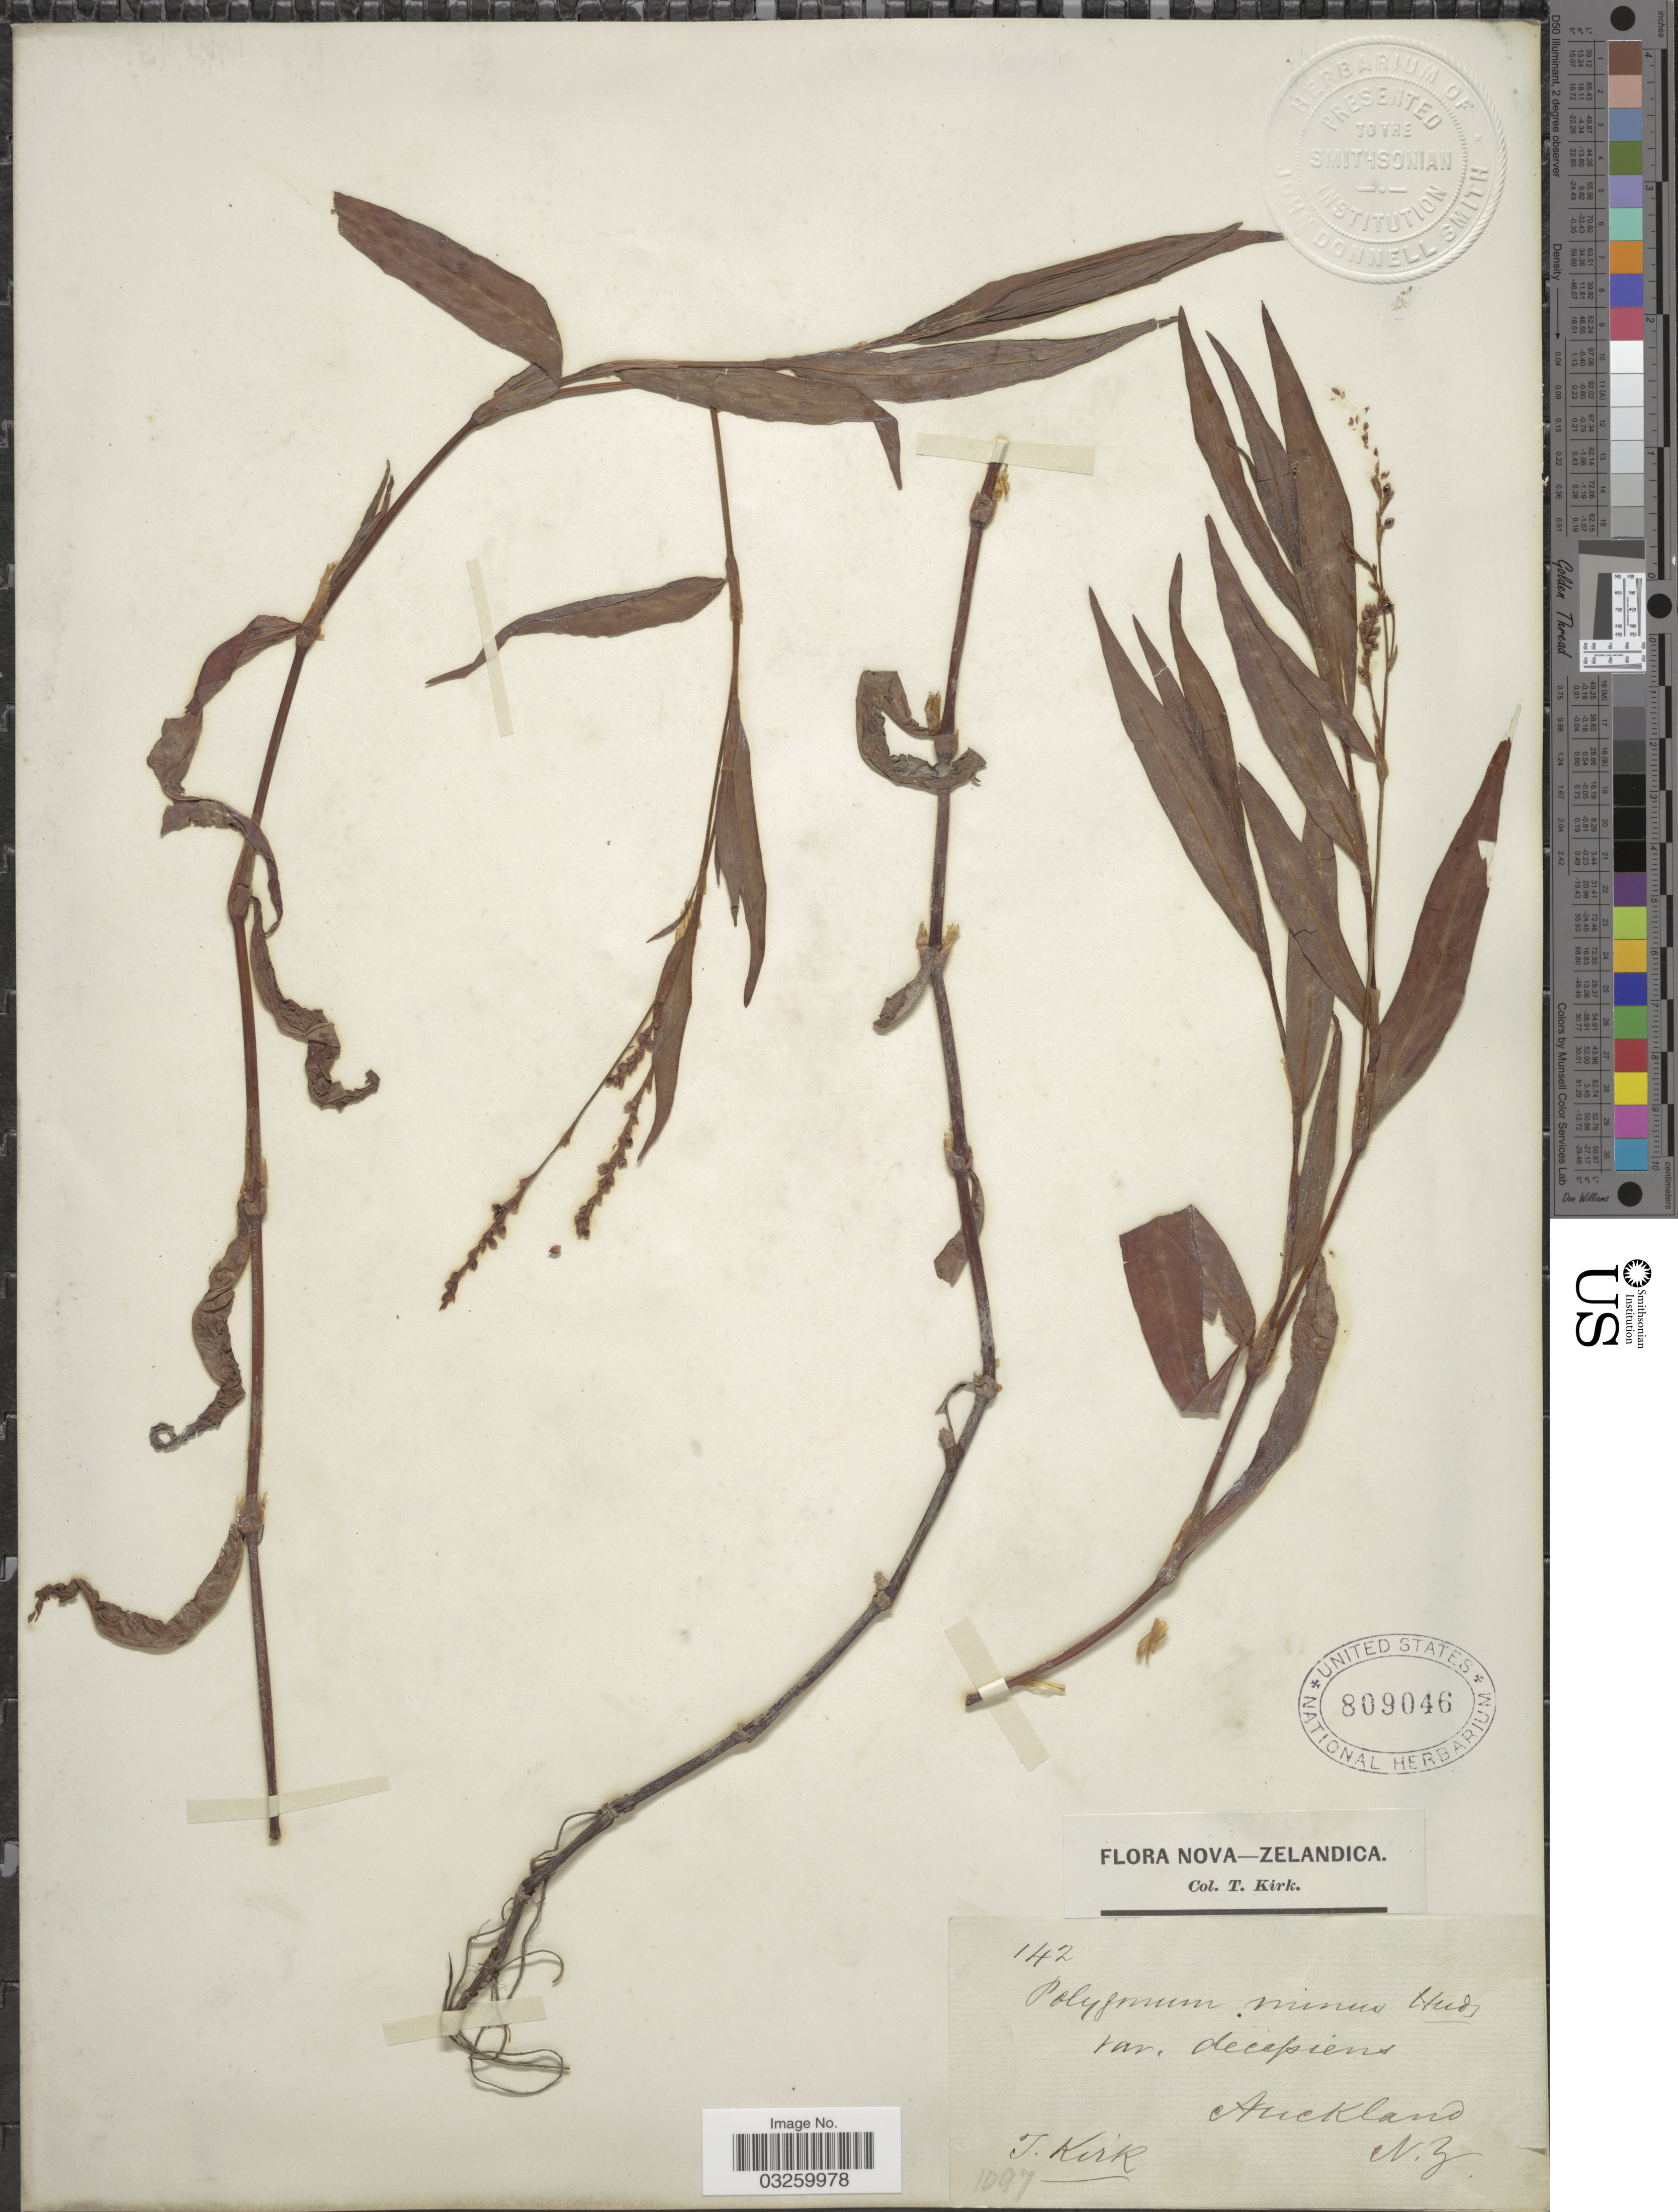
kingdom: Plantae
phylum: Tracheophyta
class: Magnoliopsida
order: Caryophyllales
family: Polygonaceae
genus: Persicaria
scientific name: Persicaria minor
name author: (Huds.) Opiz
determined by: Wagner, W. L., (BOT), Smithsonian Institution - National Museum of Natural History (UNITED STATES)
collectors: T. Kirk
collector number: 142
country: New Zealand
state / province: Auckland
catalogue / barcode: US 809046